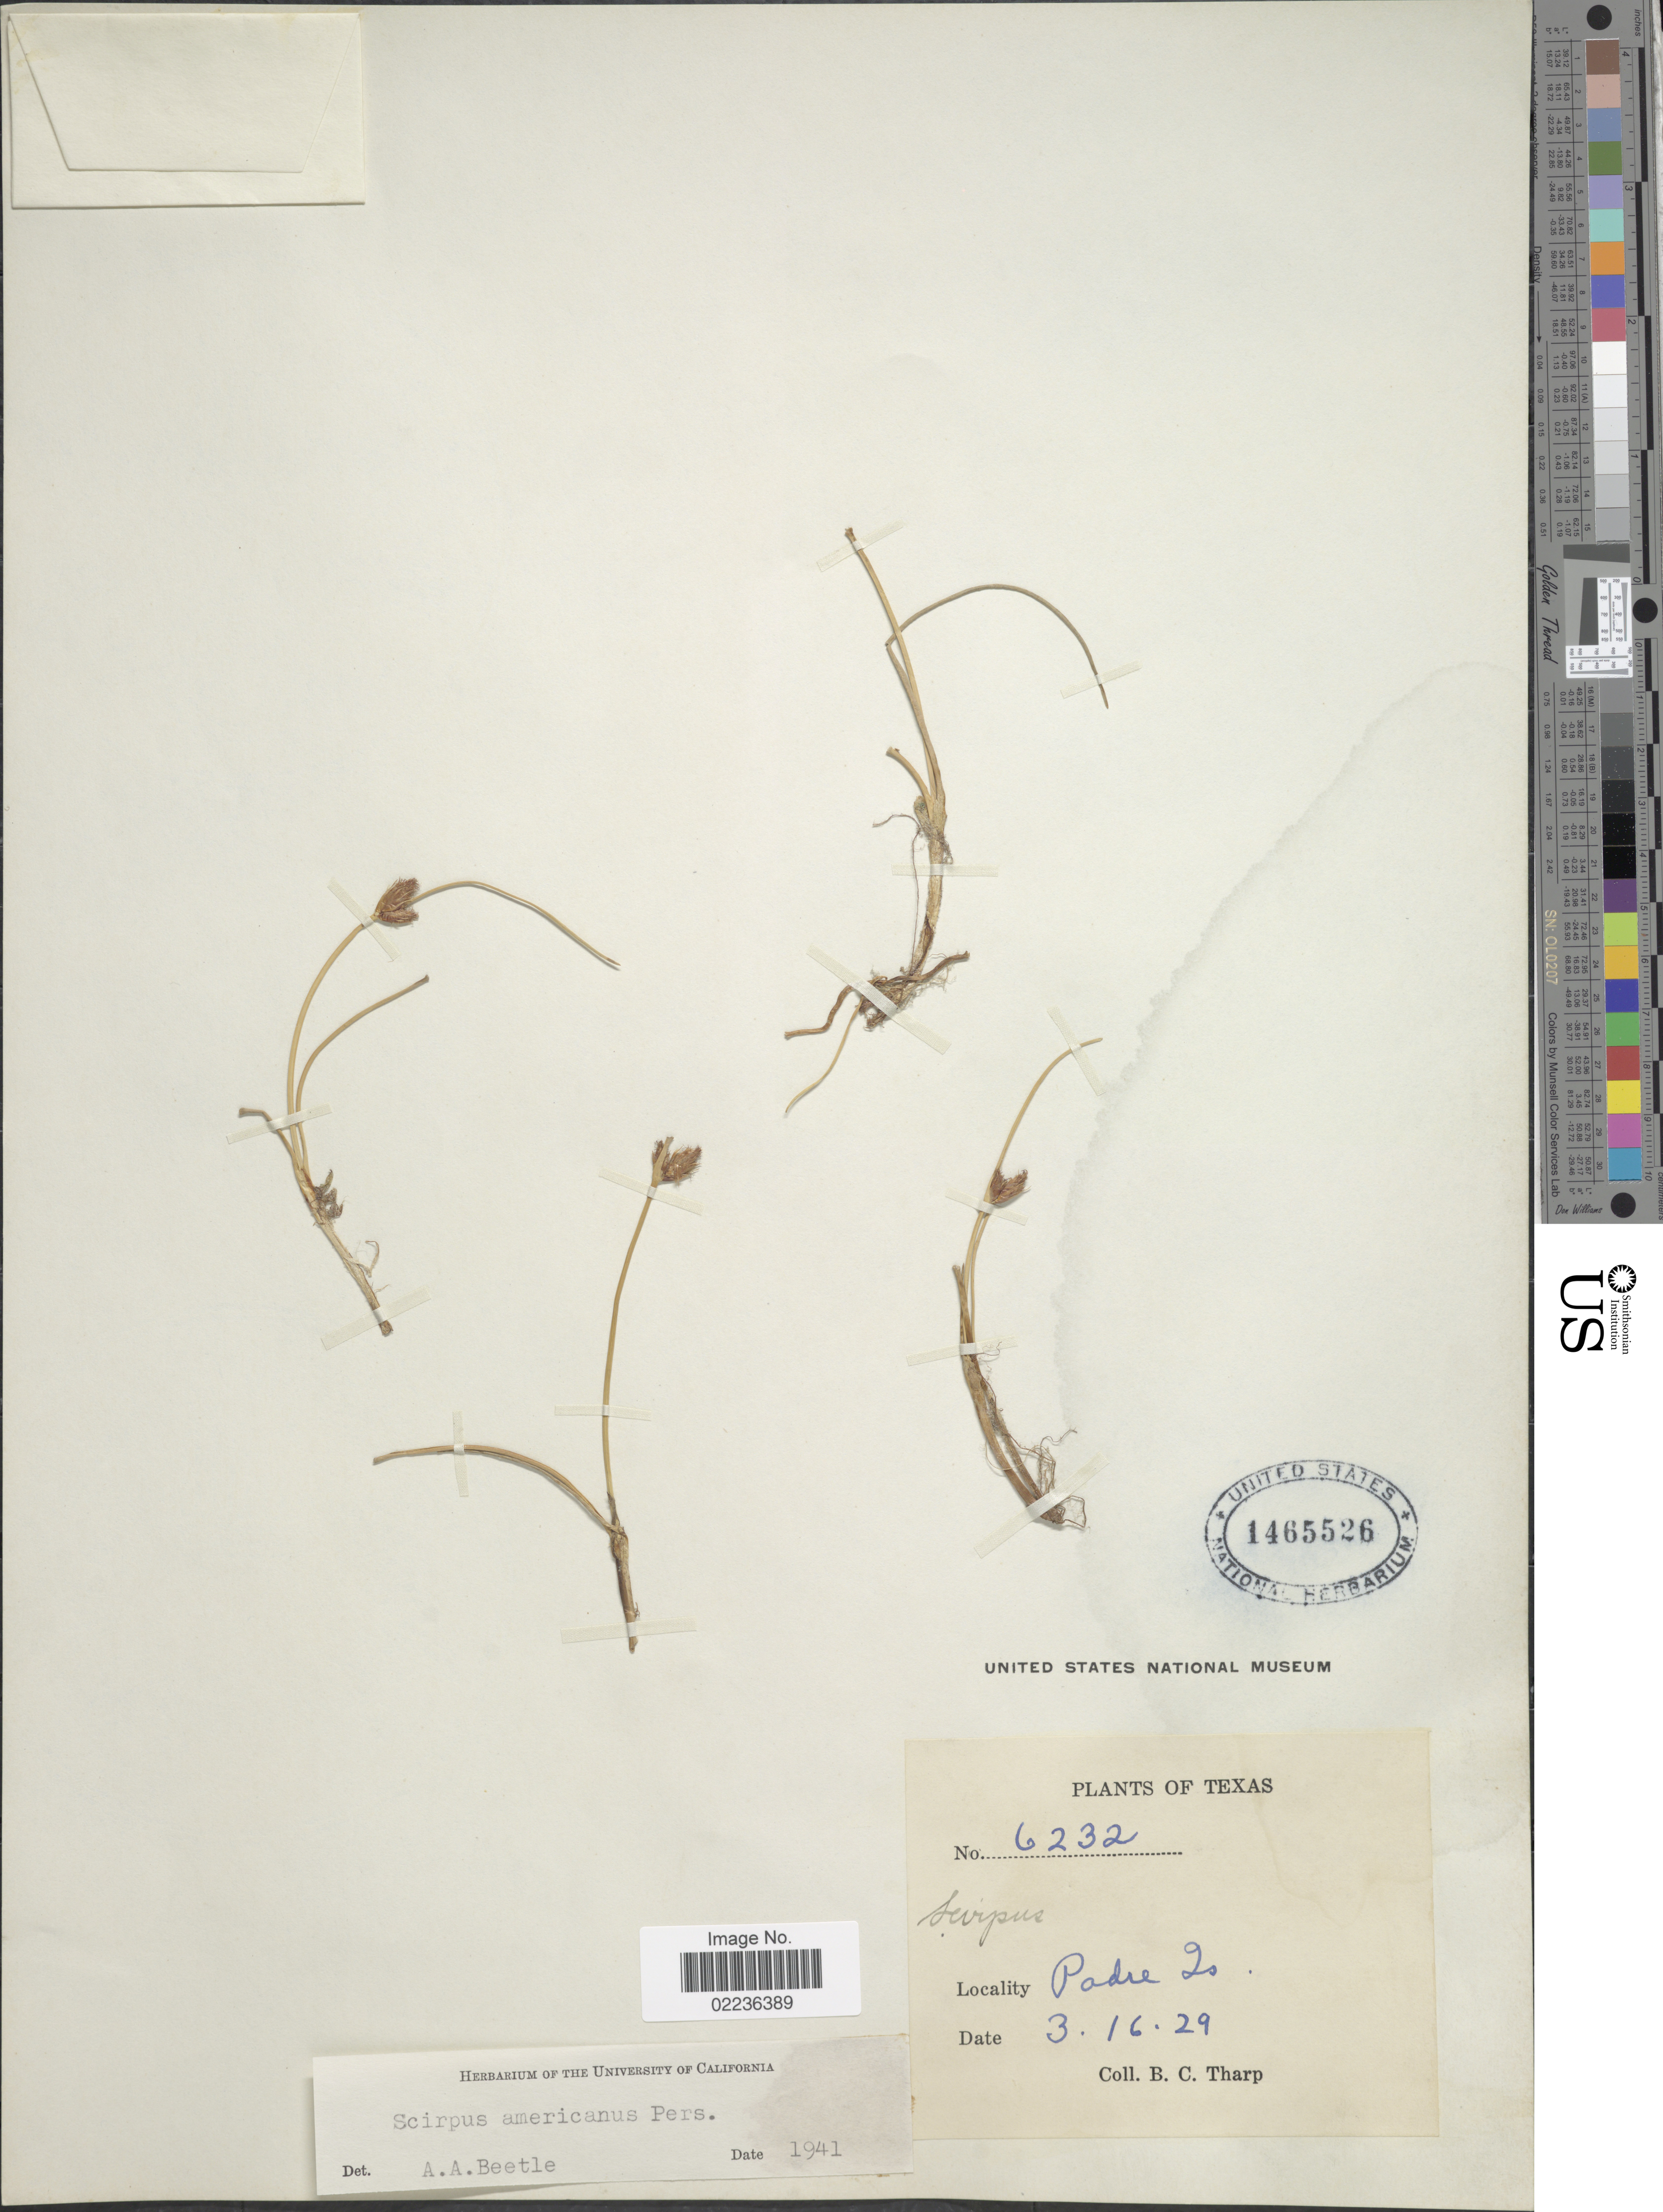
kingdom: Plantae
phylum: Tracheophyta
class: Liliopsida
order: Poales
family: Cyperaceae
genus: Schoenoplectus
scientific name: Schoenoplectus pungens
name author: (Vahl) Palla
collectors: B. C. Tharp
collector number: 6232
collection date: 1929-03-16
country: United States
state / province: Texas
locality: Padre Is.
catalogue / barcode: US 1465526